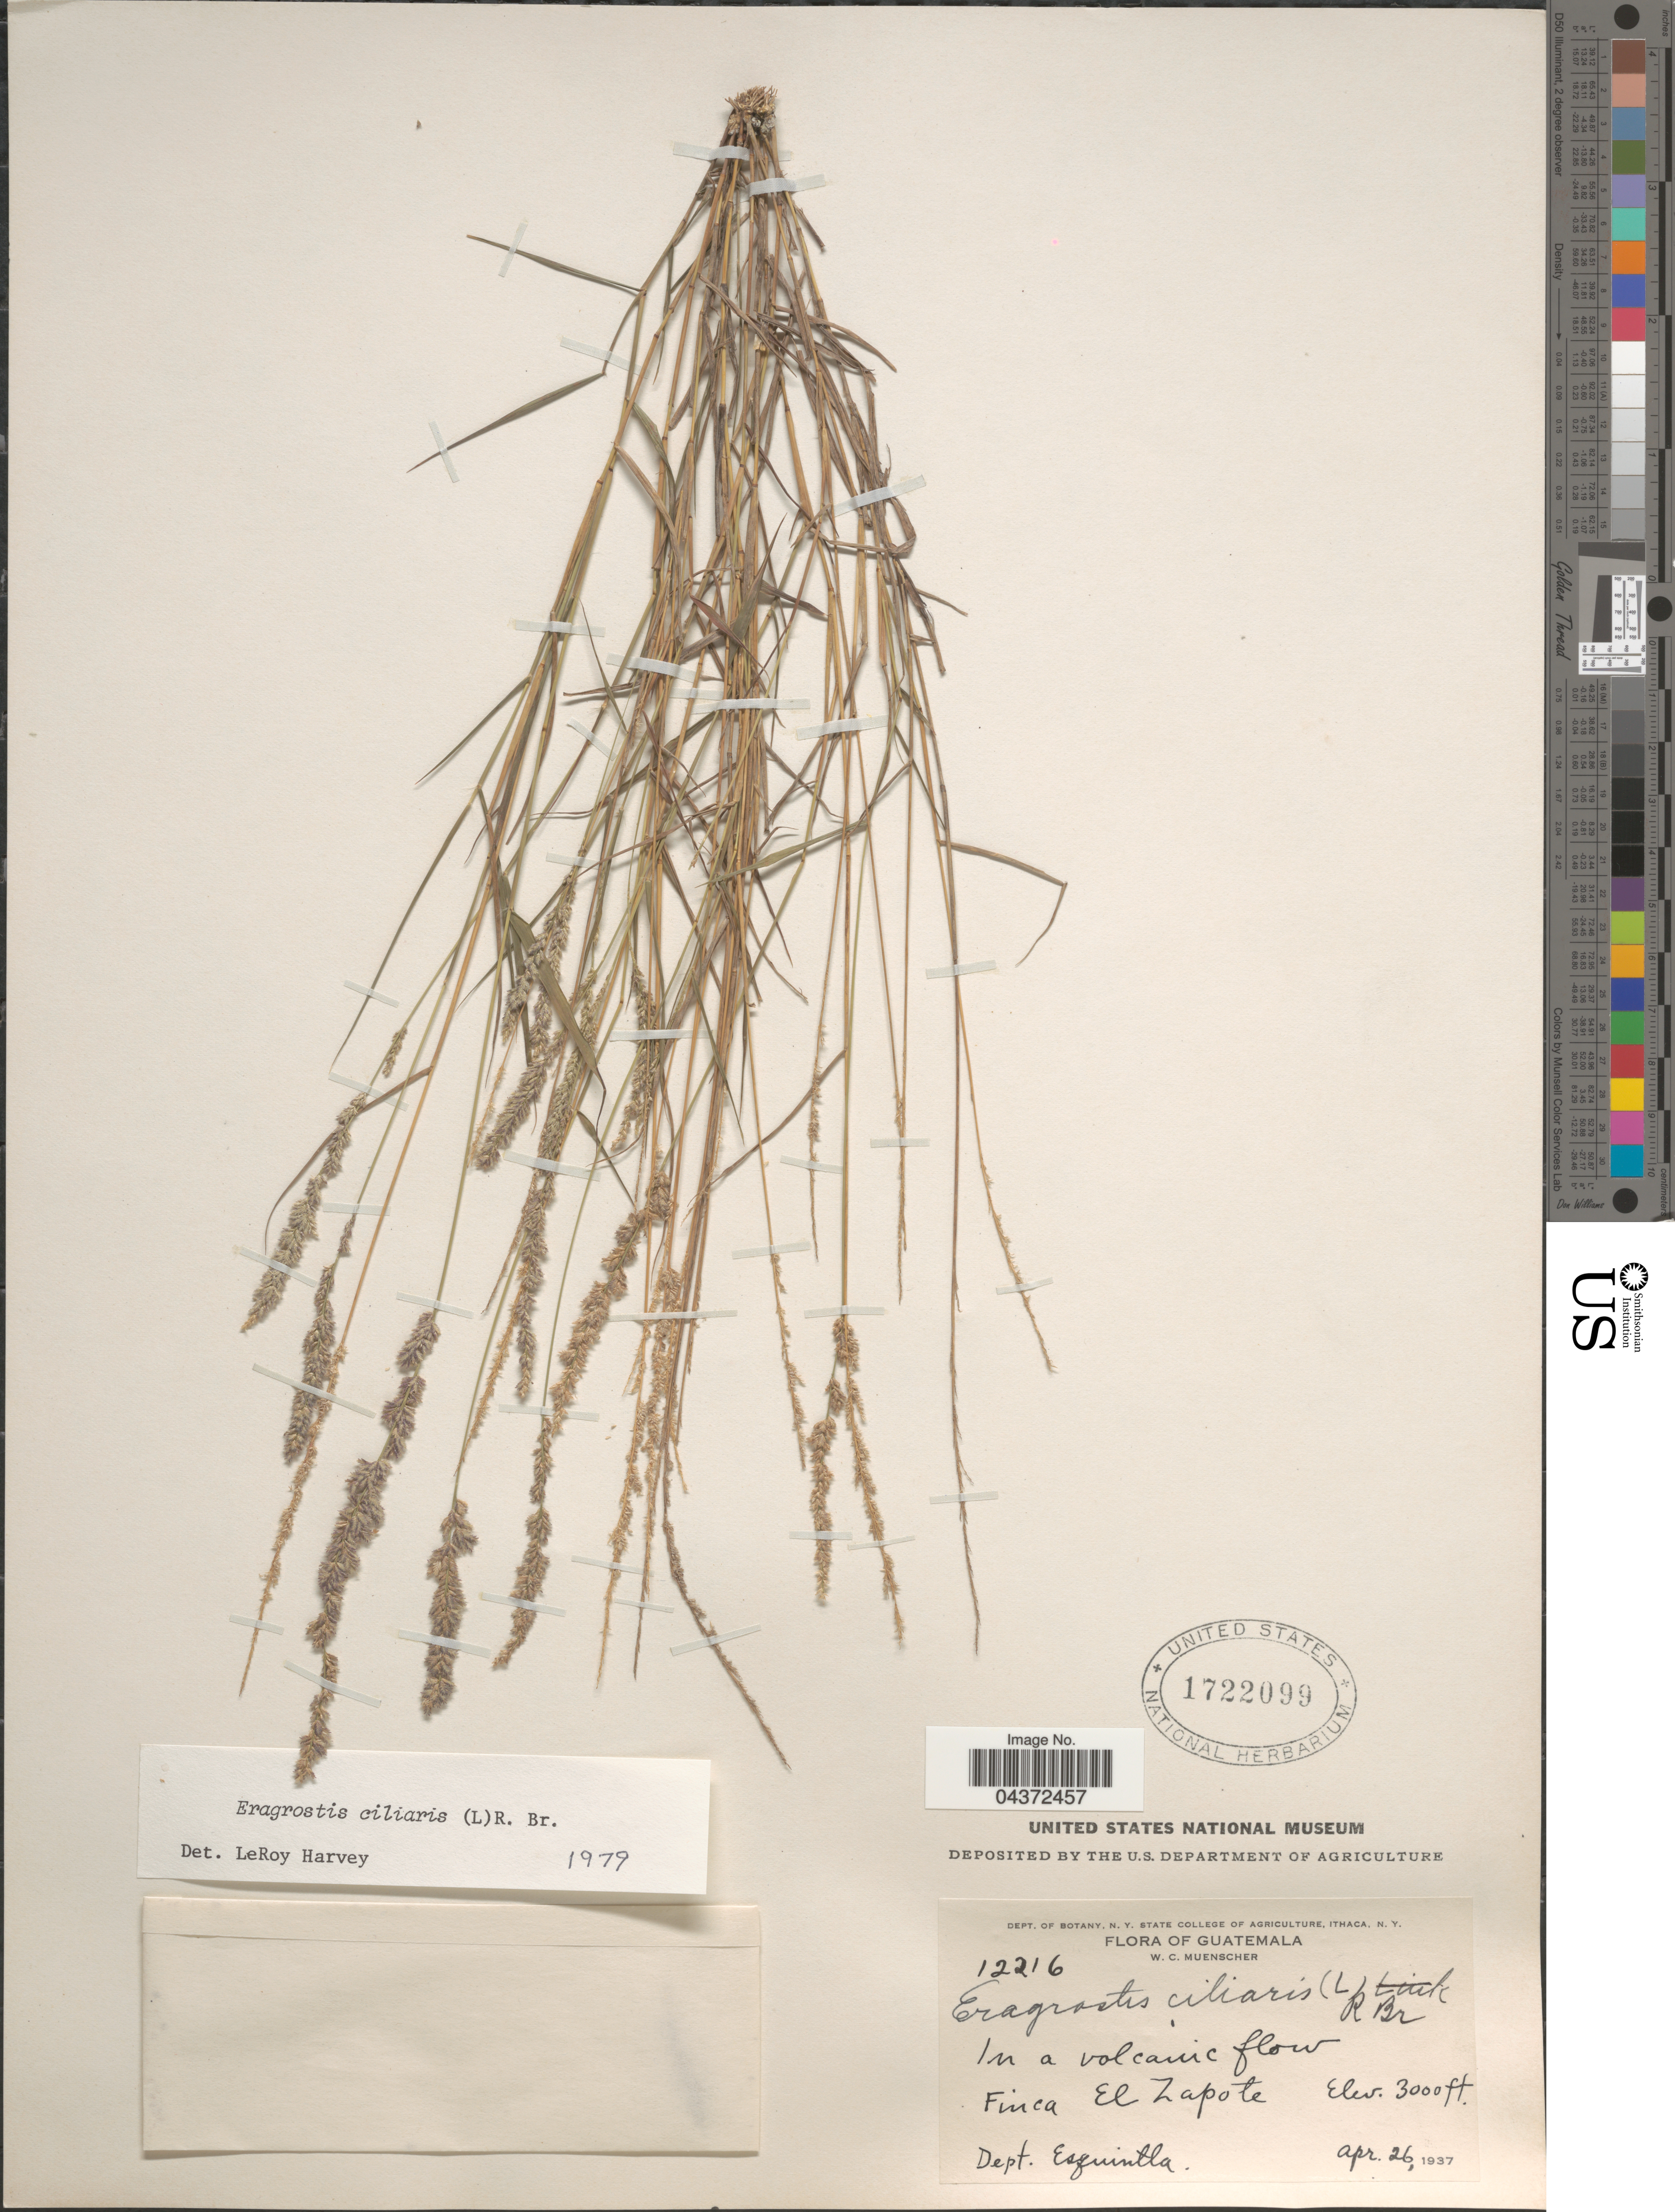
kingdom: Plantae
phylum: Tracheophyta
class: Liliopsida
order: Poales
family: Poaceae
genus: Eragrostis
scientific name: Eragrostis ciliaris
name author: (L.) R. Br.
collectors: W. Muenscher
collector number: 12216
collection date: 1937-04-26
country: Guatemala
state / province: Escuintla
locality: Finca El Zapote. Dept. Esquintla.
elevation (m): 914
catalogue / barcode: US 1722099